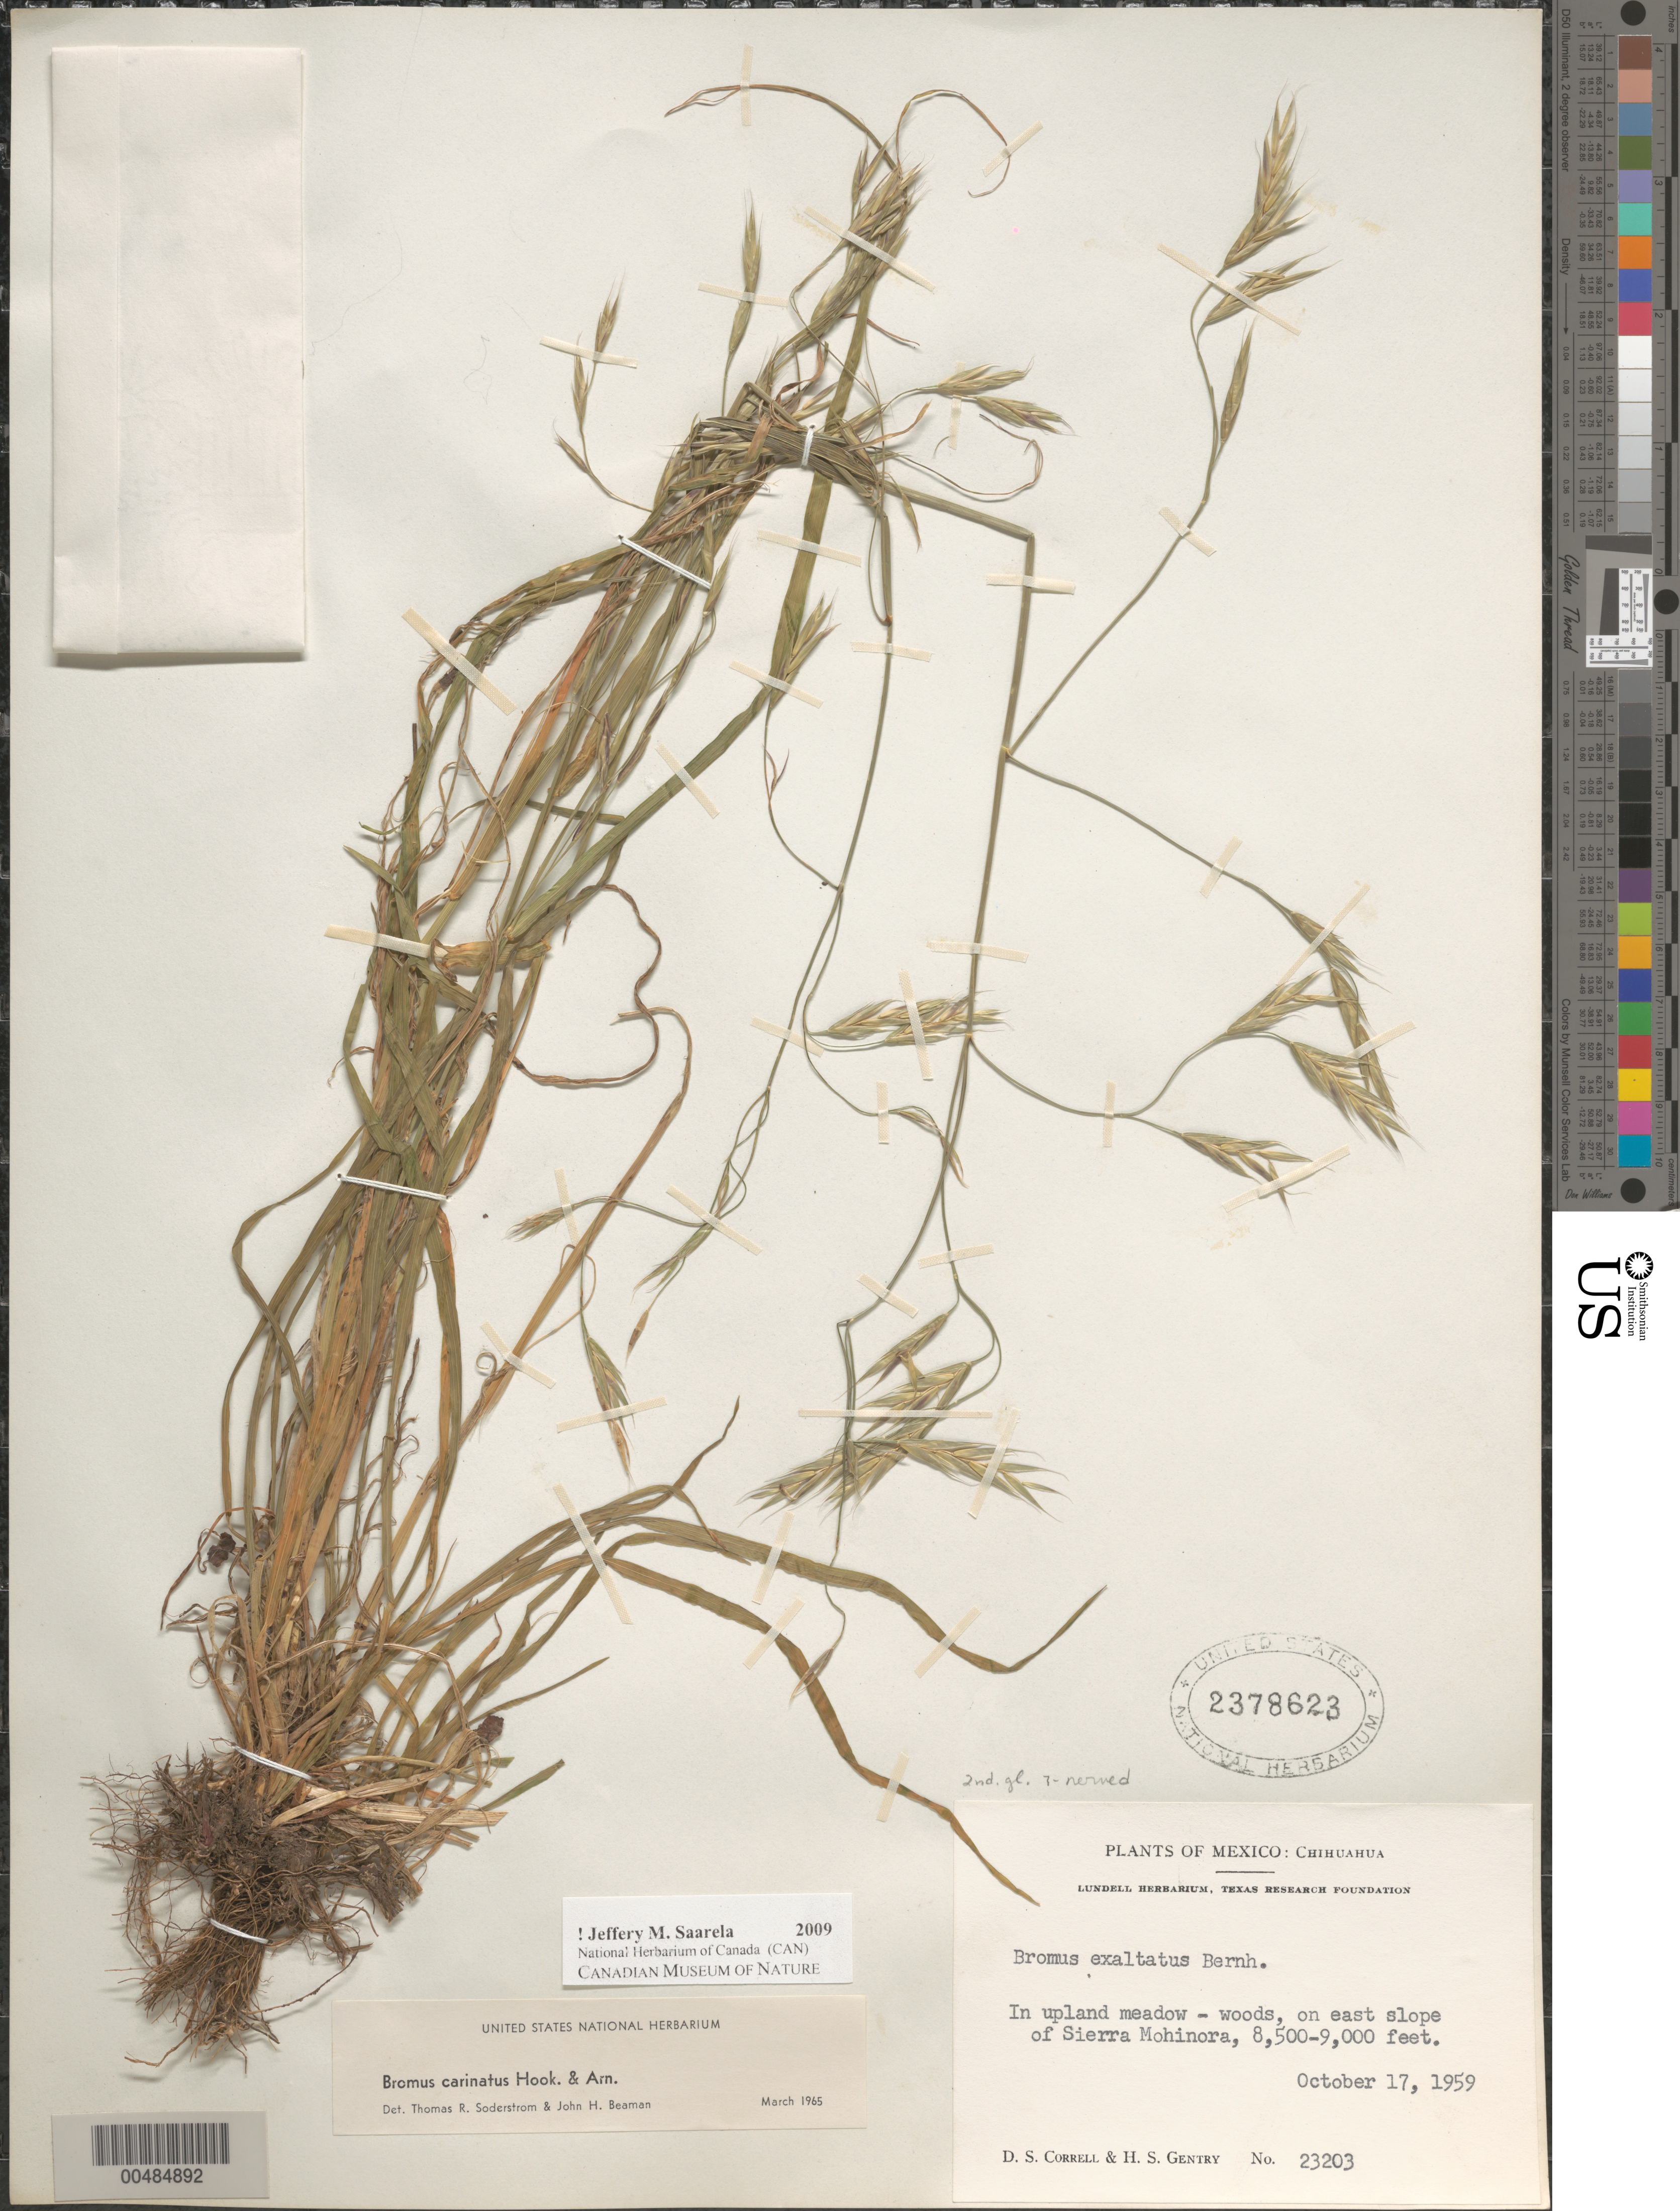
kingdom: Plantae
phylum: Tracheophyta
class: Liliopsida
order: Poales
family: Poaceae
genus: Bromus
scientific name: Bromus carinatus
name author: Hook. & Arn.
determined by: Soderstrom, T. R.; Beaman, J. H.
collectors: D. S. Correll & H. S. Gentry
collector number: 23203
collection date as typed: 17 Oct 1959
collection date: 1959-10-17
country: Mexico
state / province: Chihuahua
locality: E slope of Sierra Madre Mohinora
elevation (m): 2591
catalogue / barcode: US 2378623